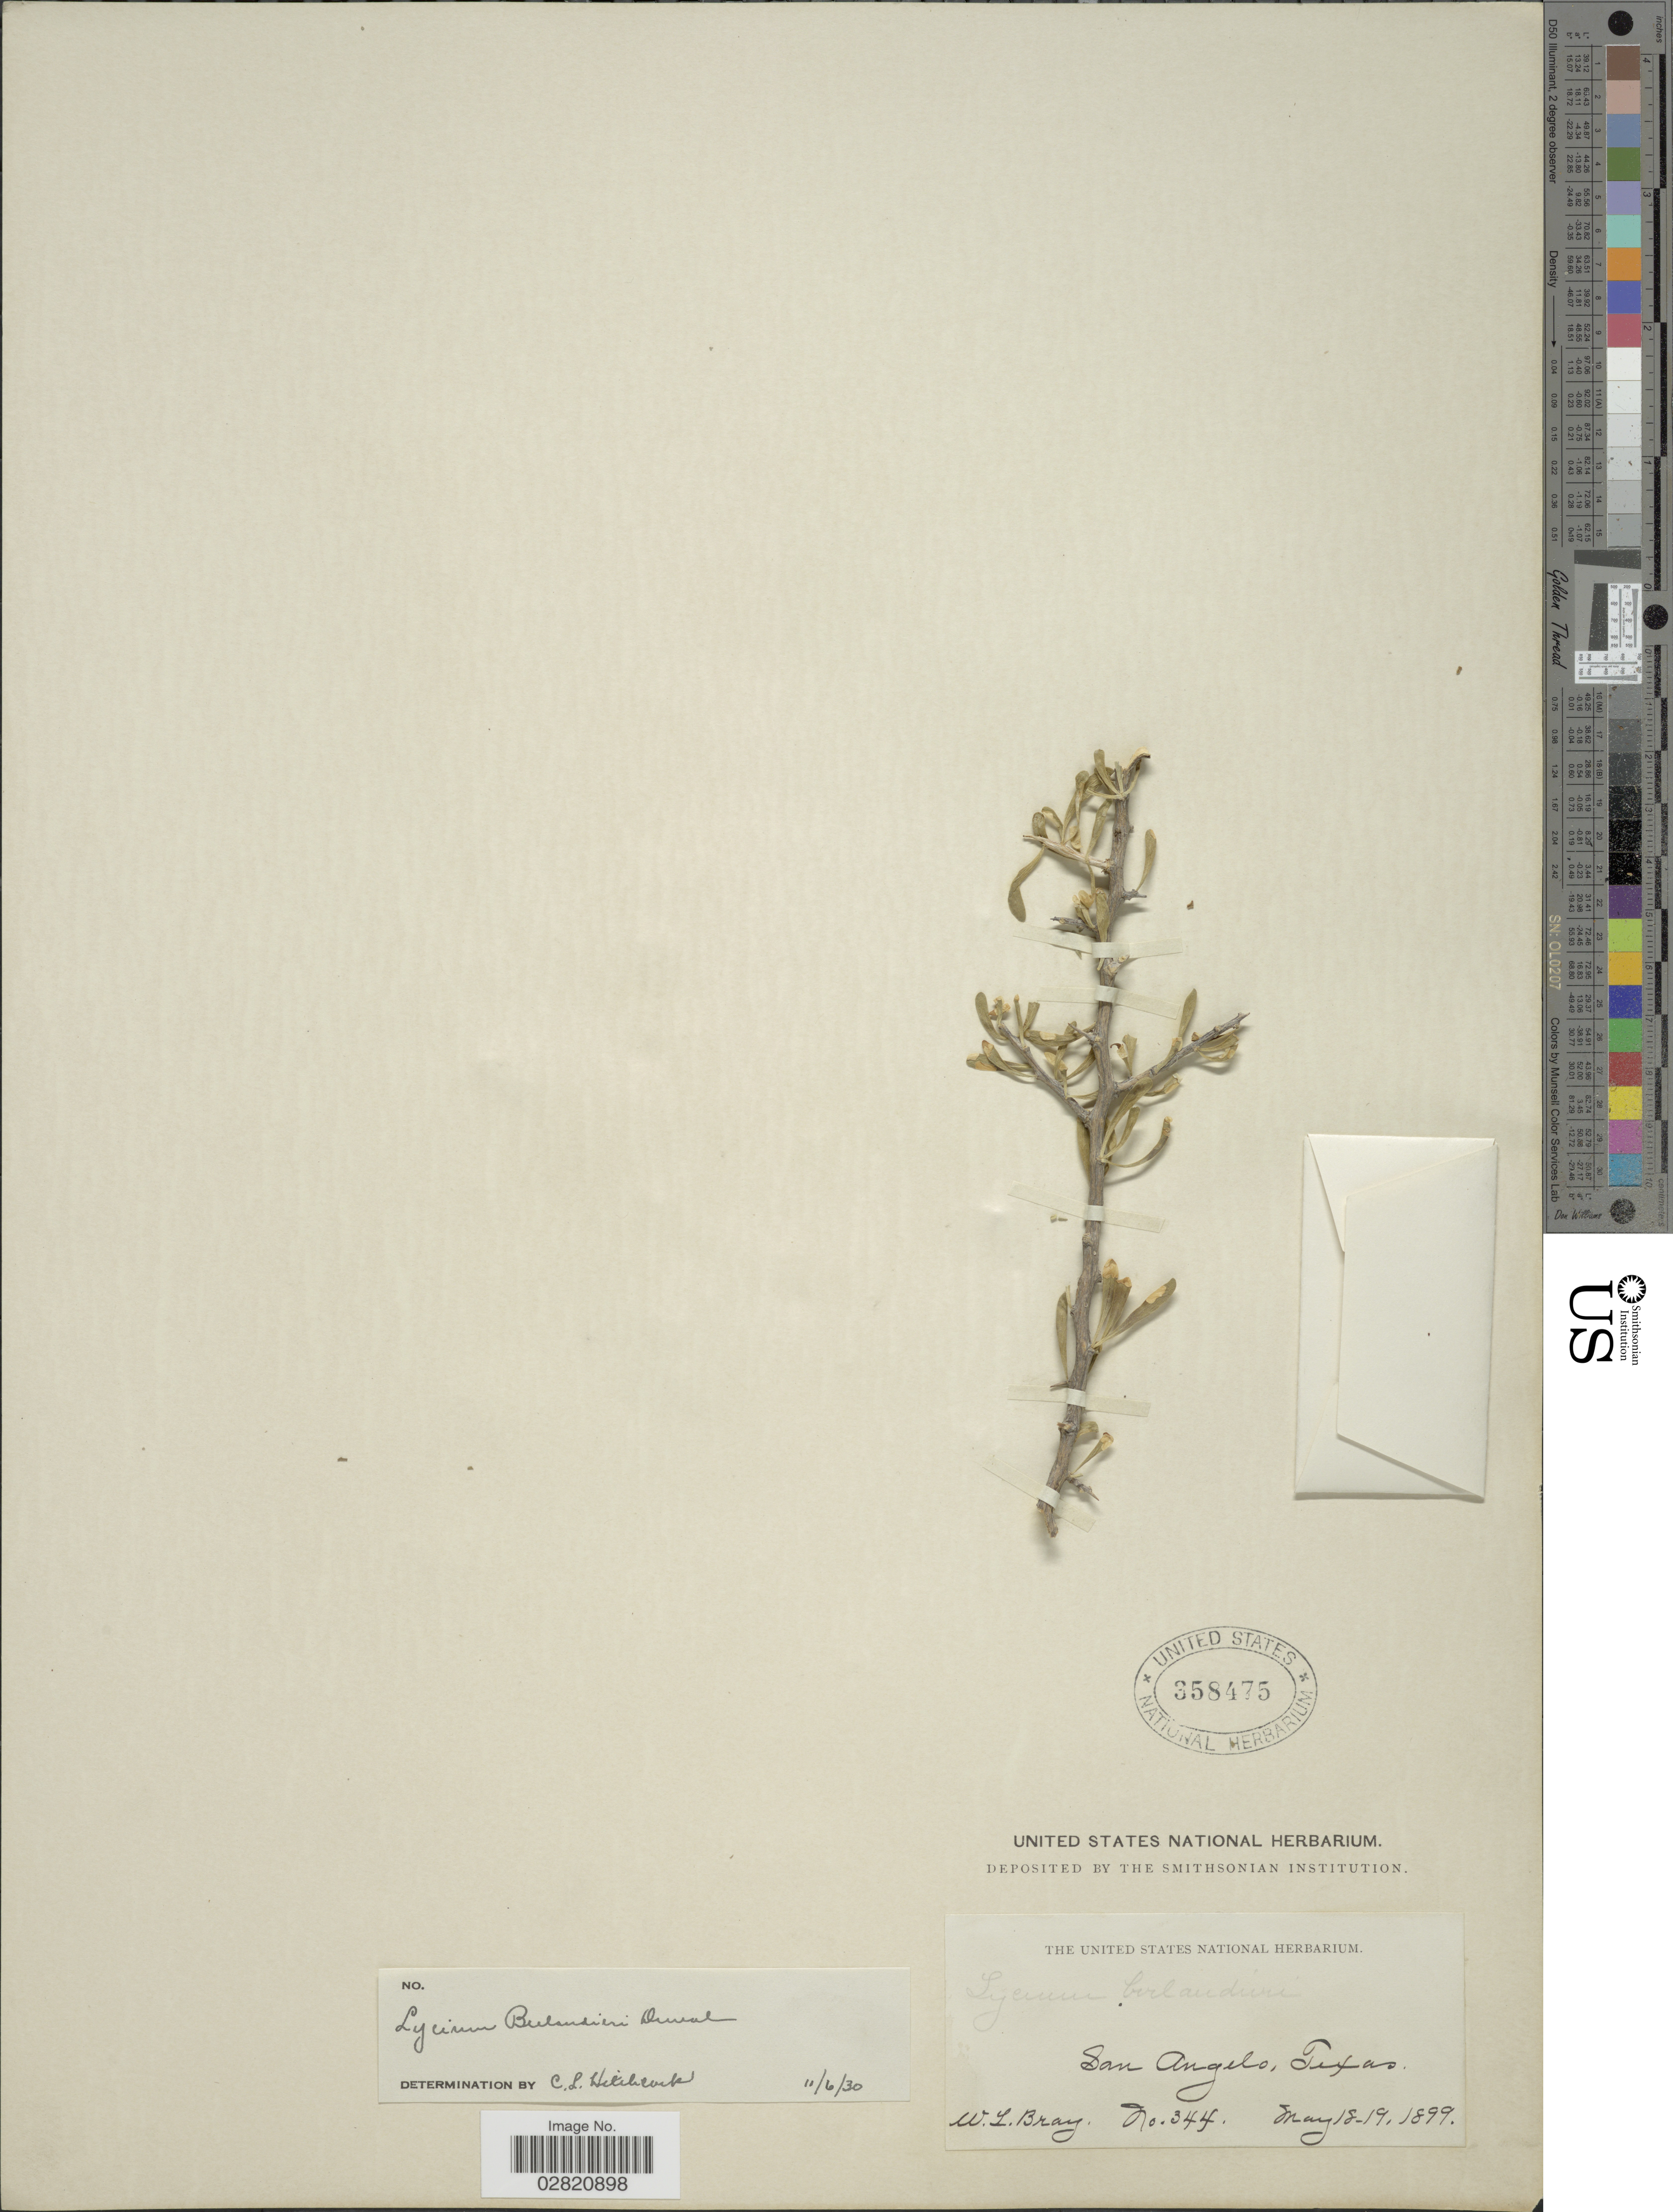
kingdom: Plantae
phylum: Tracheophyta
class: Magnoliopsida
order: Solanales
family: Solanaceae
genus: Lycium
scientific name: Lycium berlandieri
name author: Dunal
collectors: W. L. Bray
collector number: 344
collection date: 1899-05-18/1899-05-19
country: United States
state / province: Texas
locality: San Angelo.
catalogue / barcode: US 358475